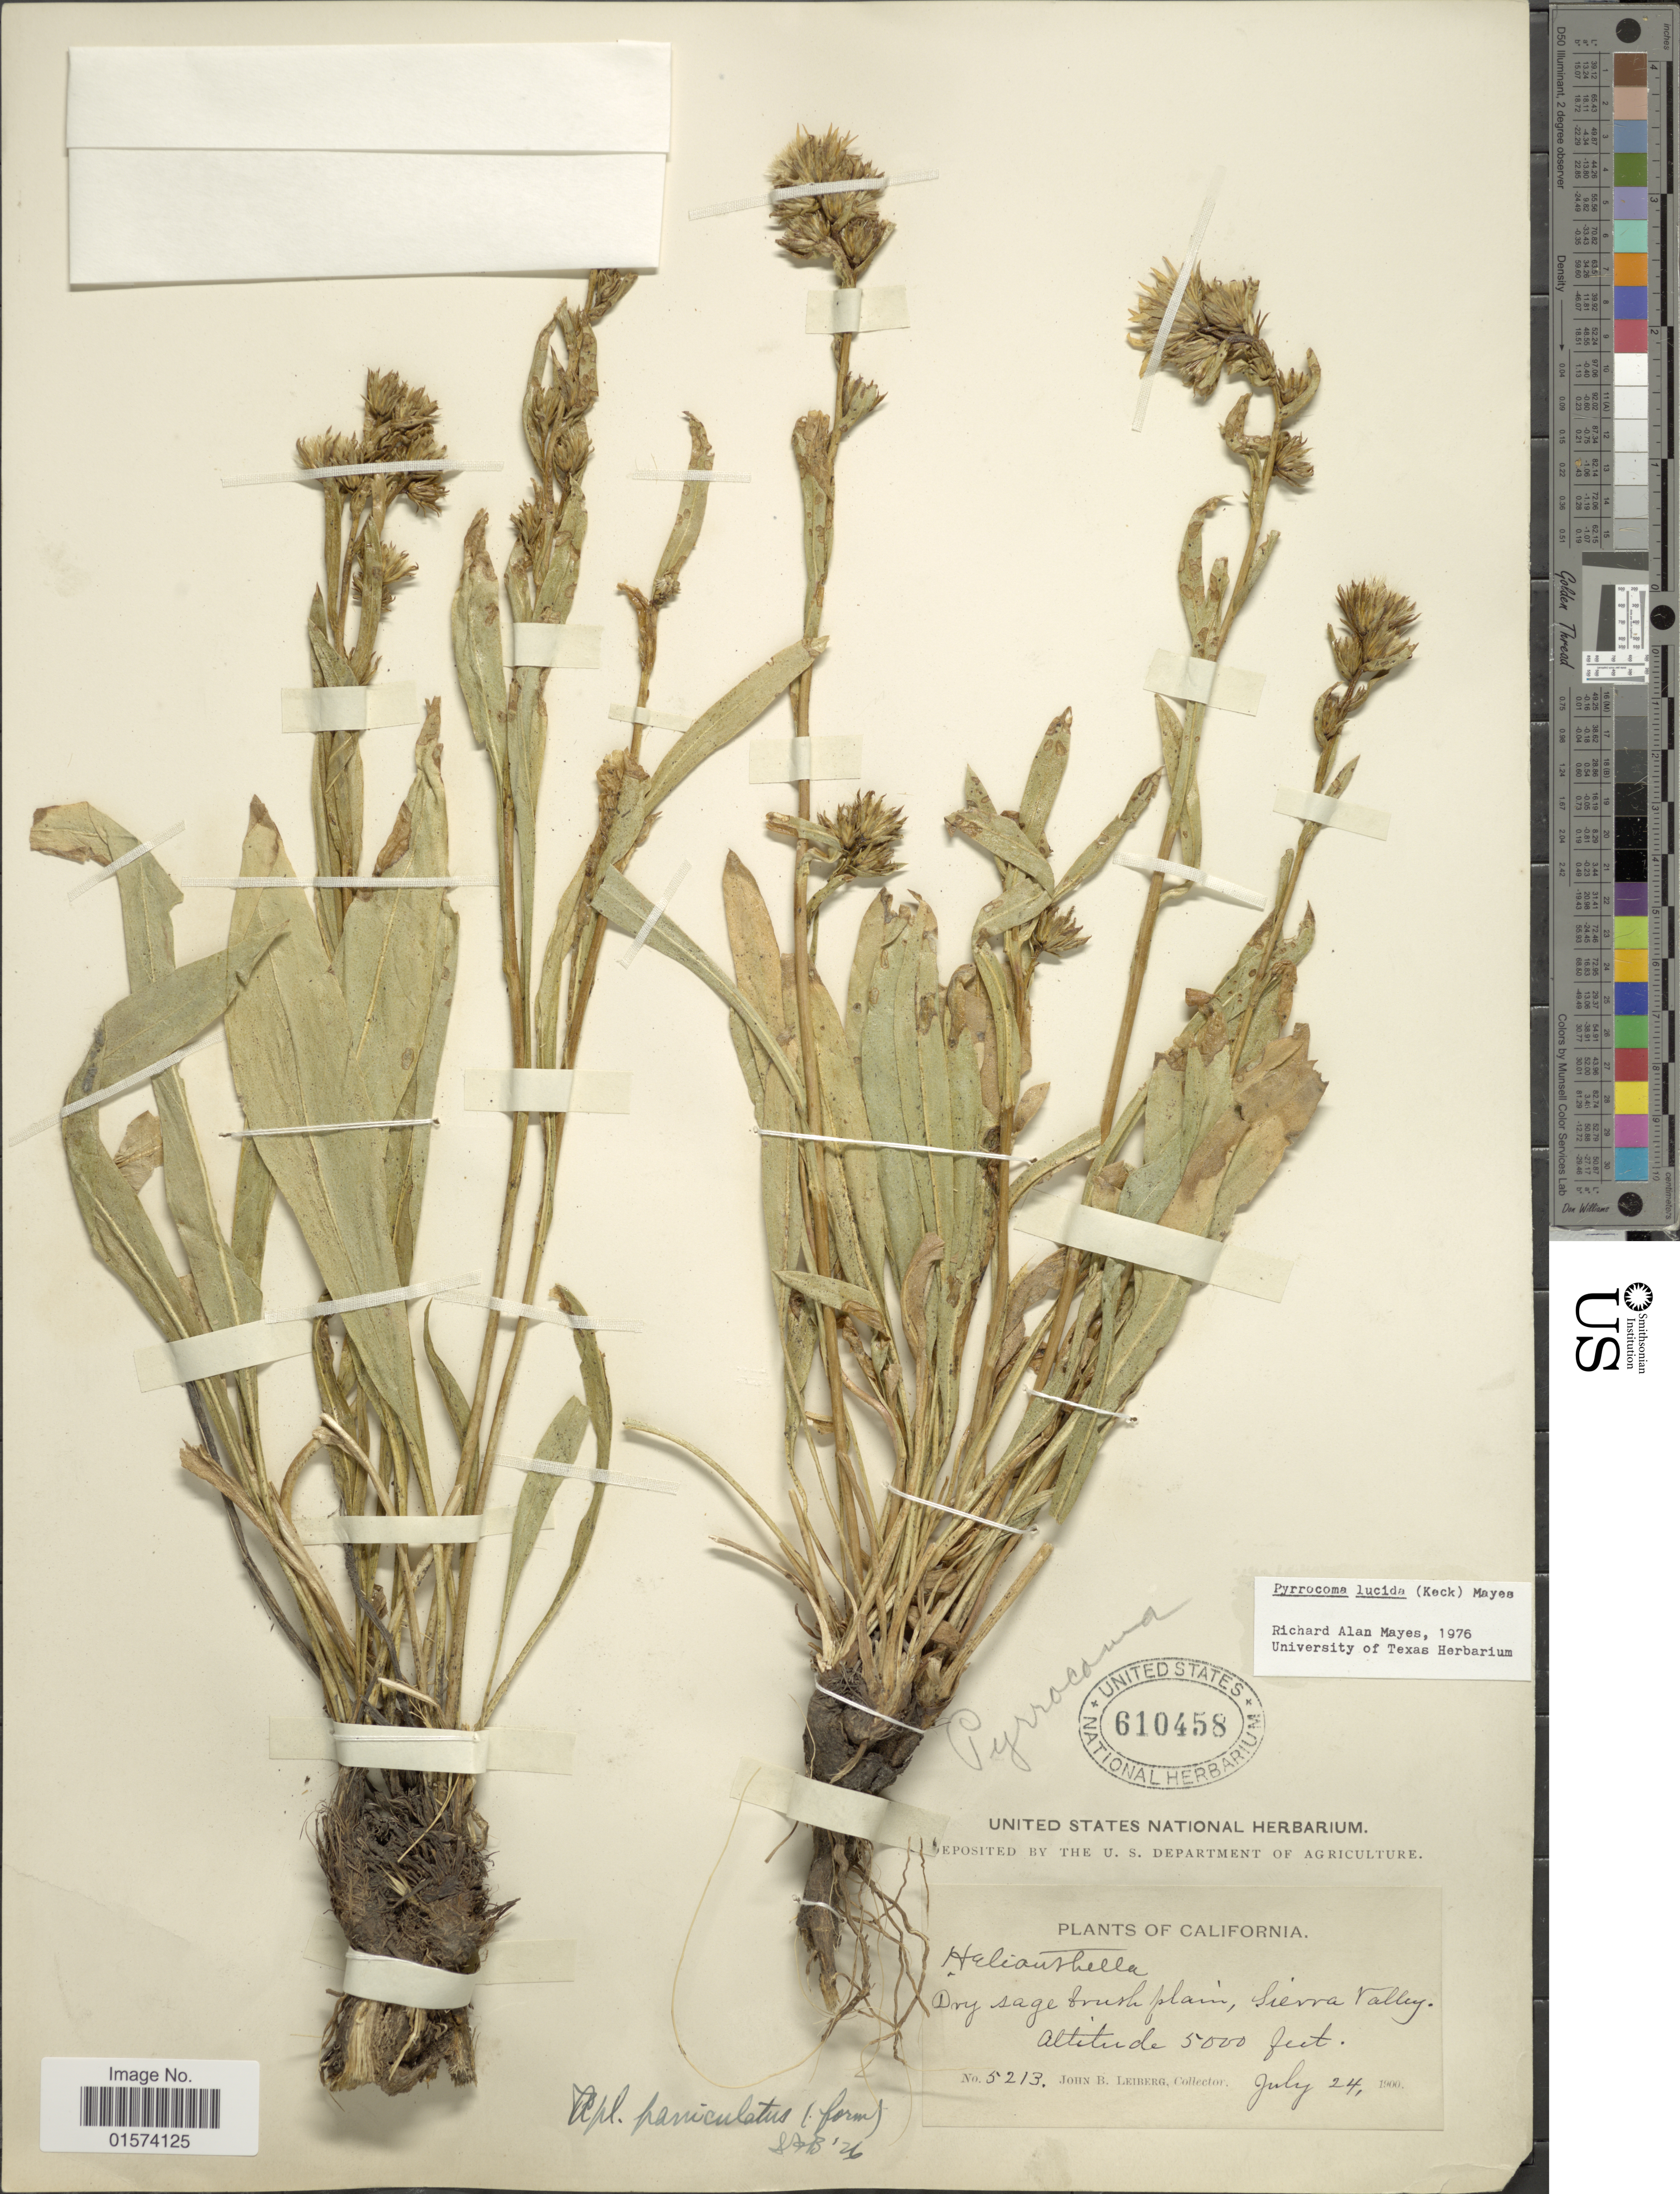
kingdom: Plantae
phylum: Tracheophyta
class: Magnoliopsida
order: Asterales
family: Asteraceae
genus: Pyrrocoma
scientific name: Pyrrocoma lucida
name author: (D.D. Keck) Kartesz & Gandhi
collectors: J. B. Leiberg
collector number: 5213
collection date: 1900-07-24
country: United States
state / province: California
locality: Dry sage brish plain, Sierra Valley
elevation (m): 1524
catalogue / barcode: US 610458